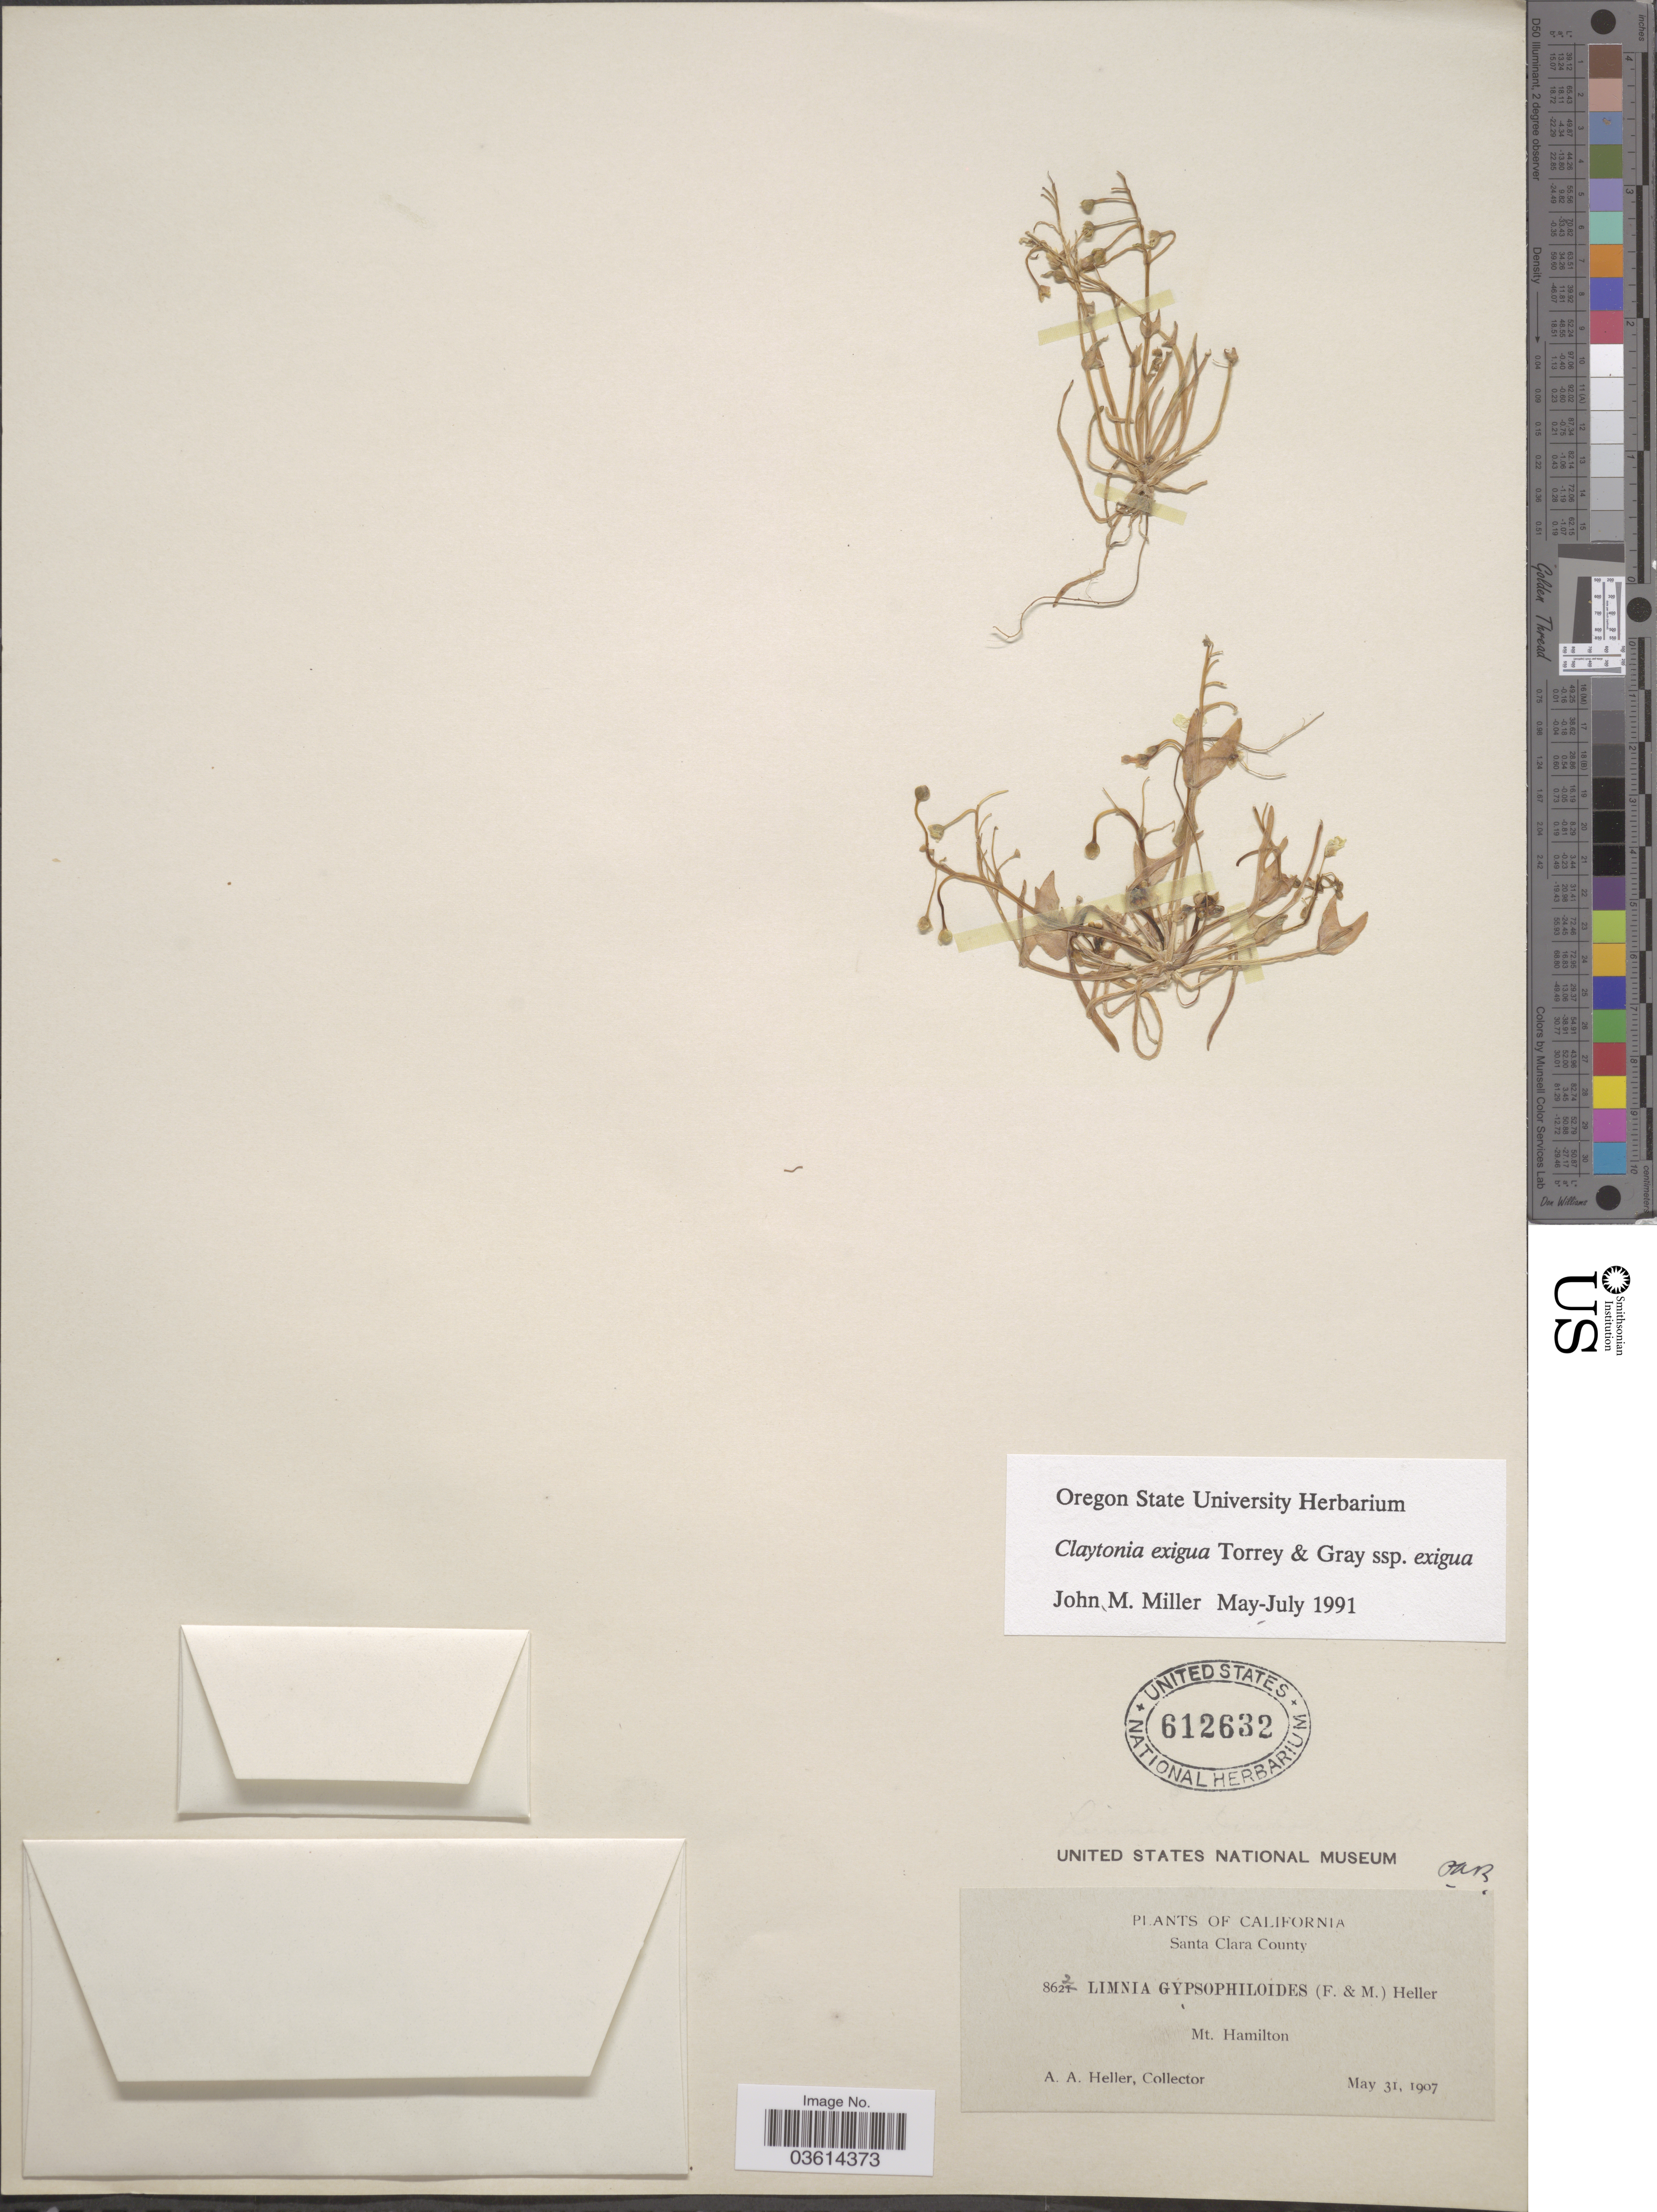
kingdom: Plantae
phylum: Tracheophyta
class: Magnoliopsida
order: Caryophyllales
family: Montiaceae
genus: Claytonia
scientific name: Claytonia exigua subsp. exigua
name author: (Douglas) Torr. & A. Gray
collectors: A. A. Heller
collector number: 8622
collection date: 1907-05-31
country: United States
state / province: California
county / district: Santa Clara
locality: Santa Clara County. Mt. Hamilton.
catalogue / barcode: US 612632